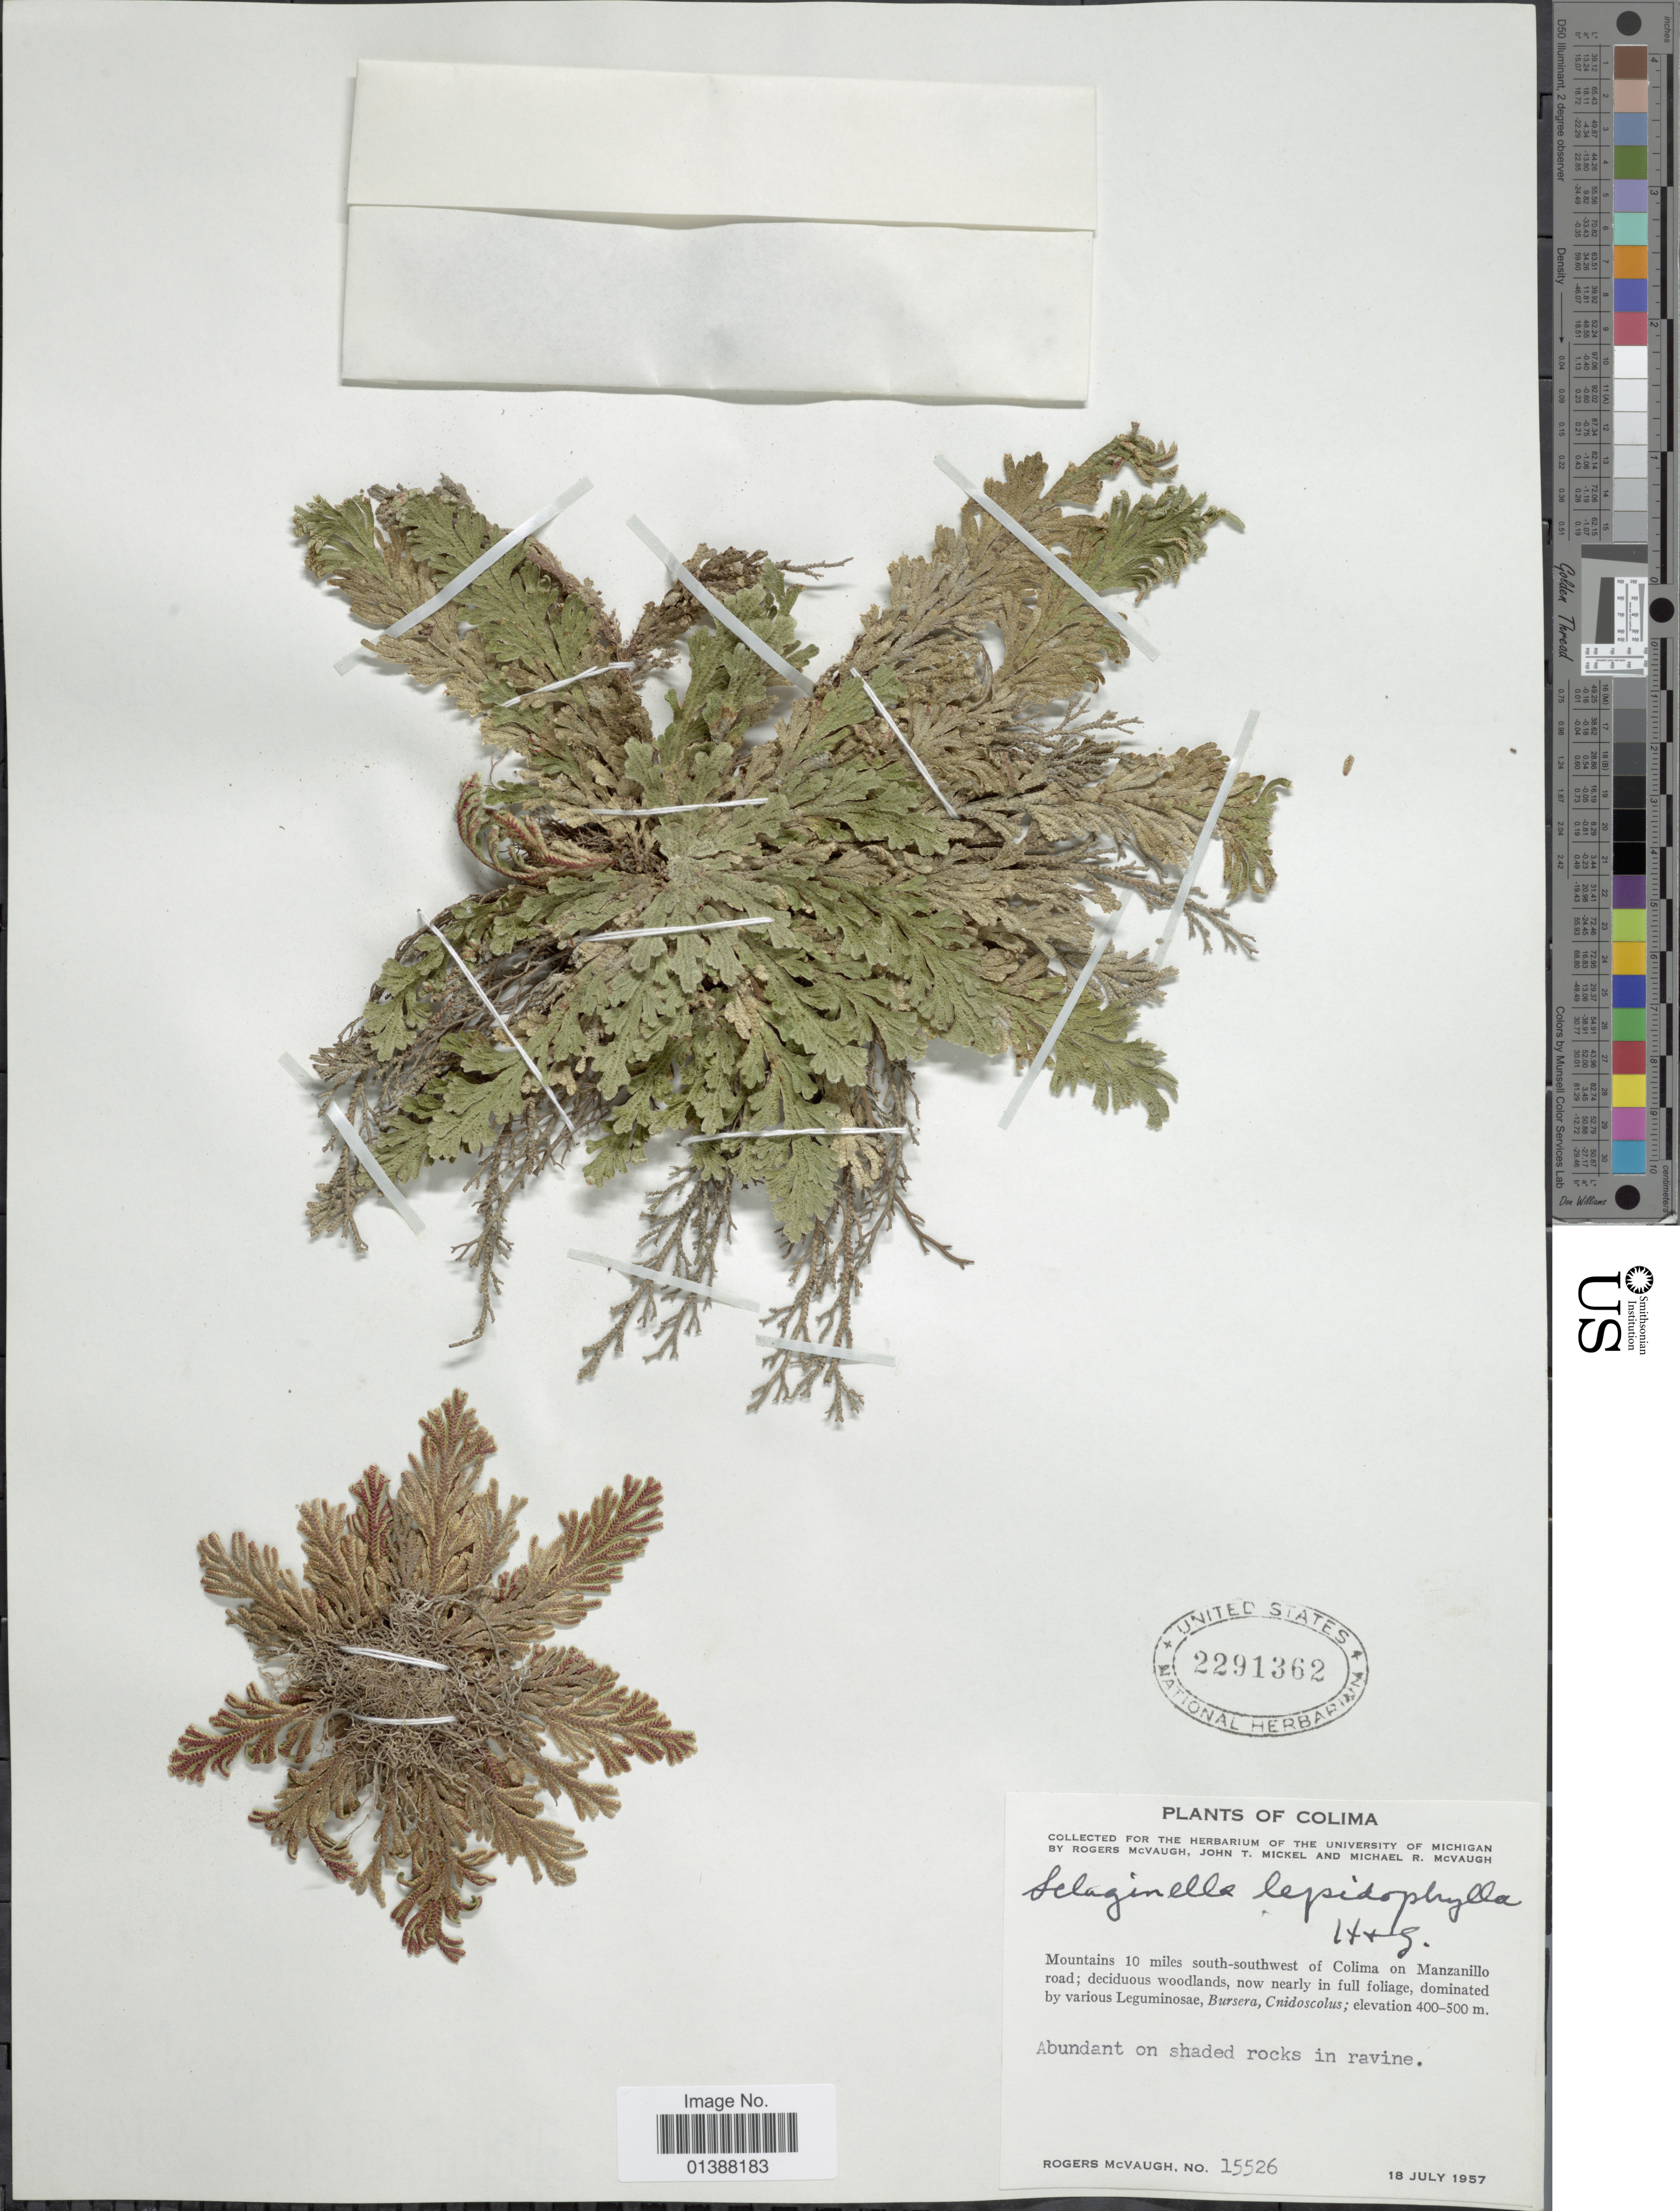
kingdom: Plantae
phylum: Tracheophyta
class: Lycopodiopsida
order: Selaginellales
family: Selaginellaceae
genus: Selaginella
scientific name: Selaginella lepidophylla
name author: (Hook. & Grev.) Spring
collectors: R. McVaugh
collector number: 15526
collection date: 1957-07-18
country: Mexico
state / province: Colima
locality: Mountains 10 miles south-southwest of Colima on Manzanillo roas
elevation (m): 400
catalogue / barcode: US 2291362